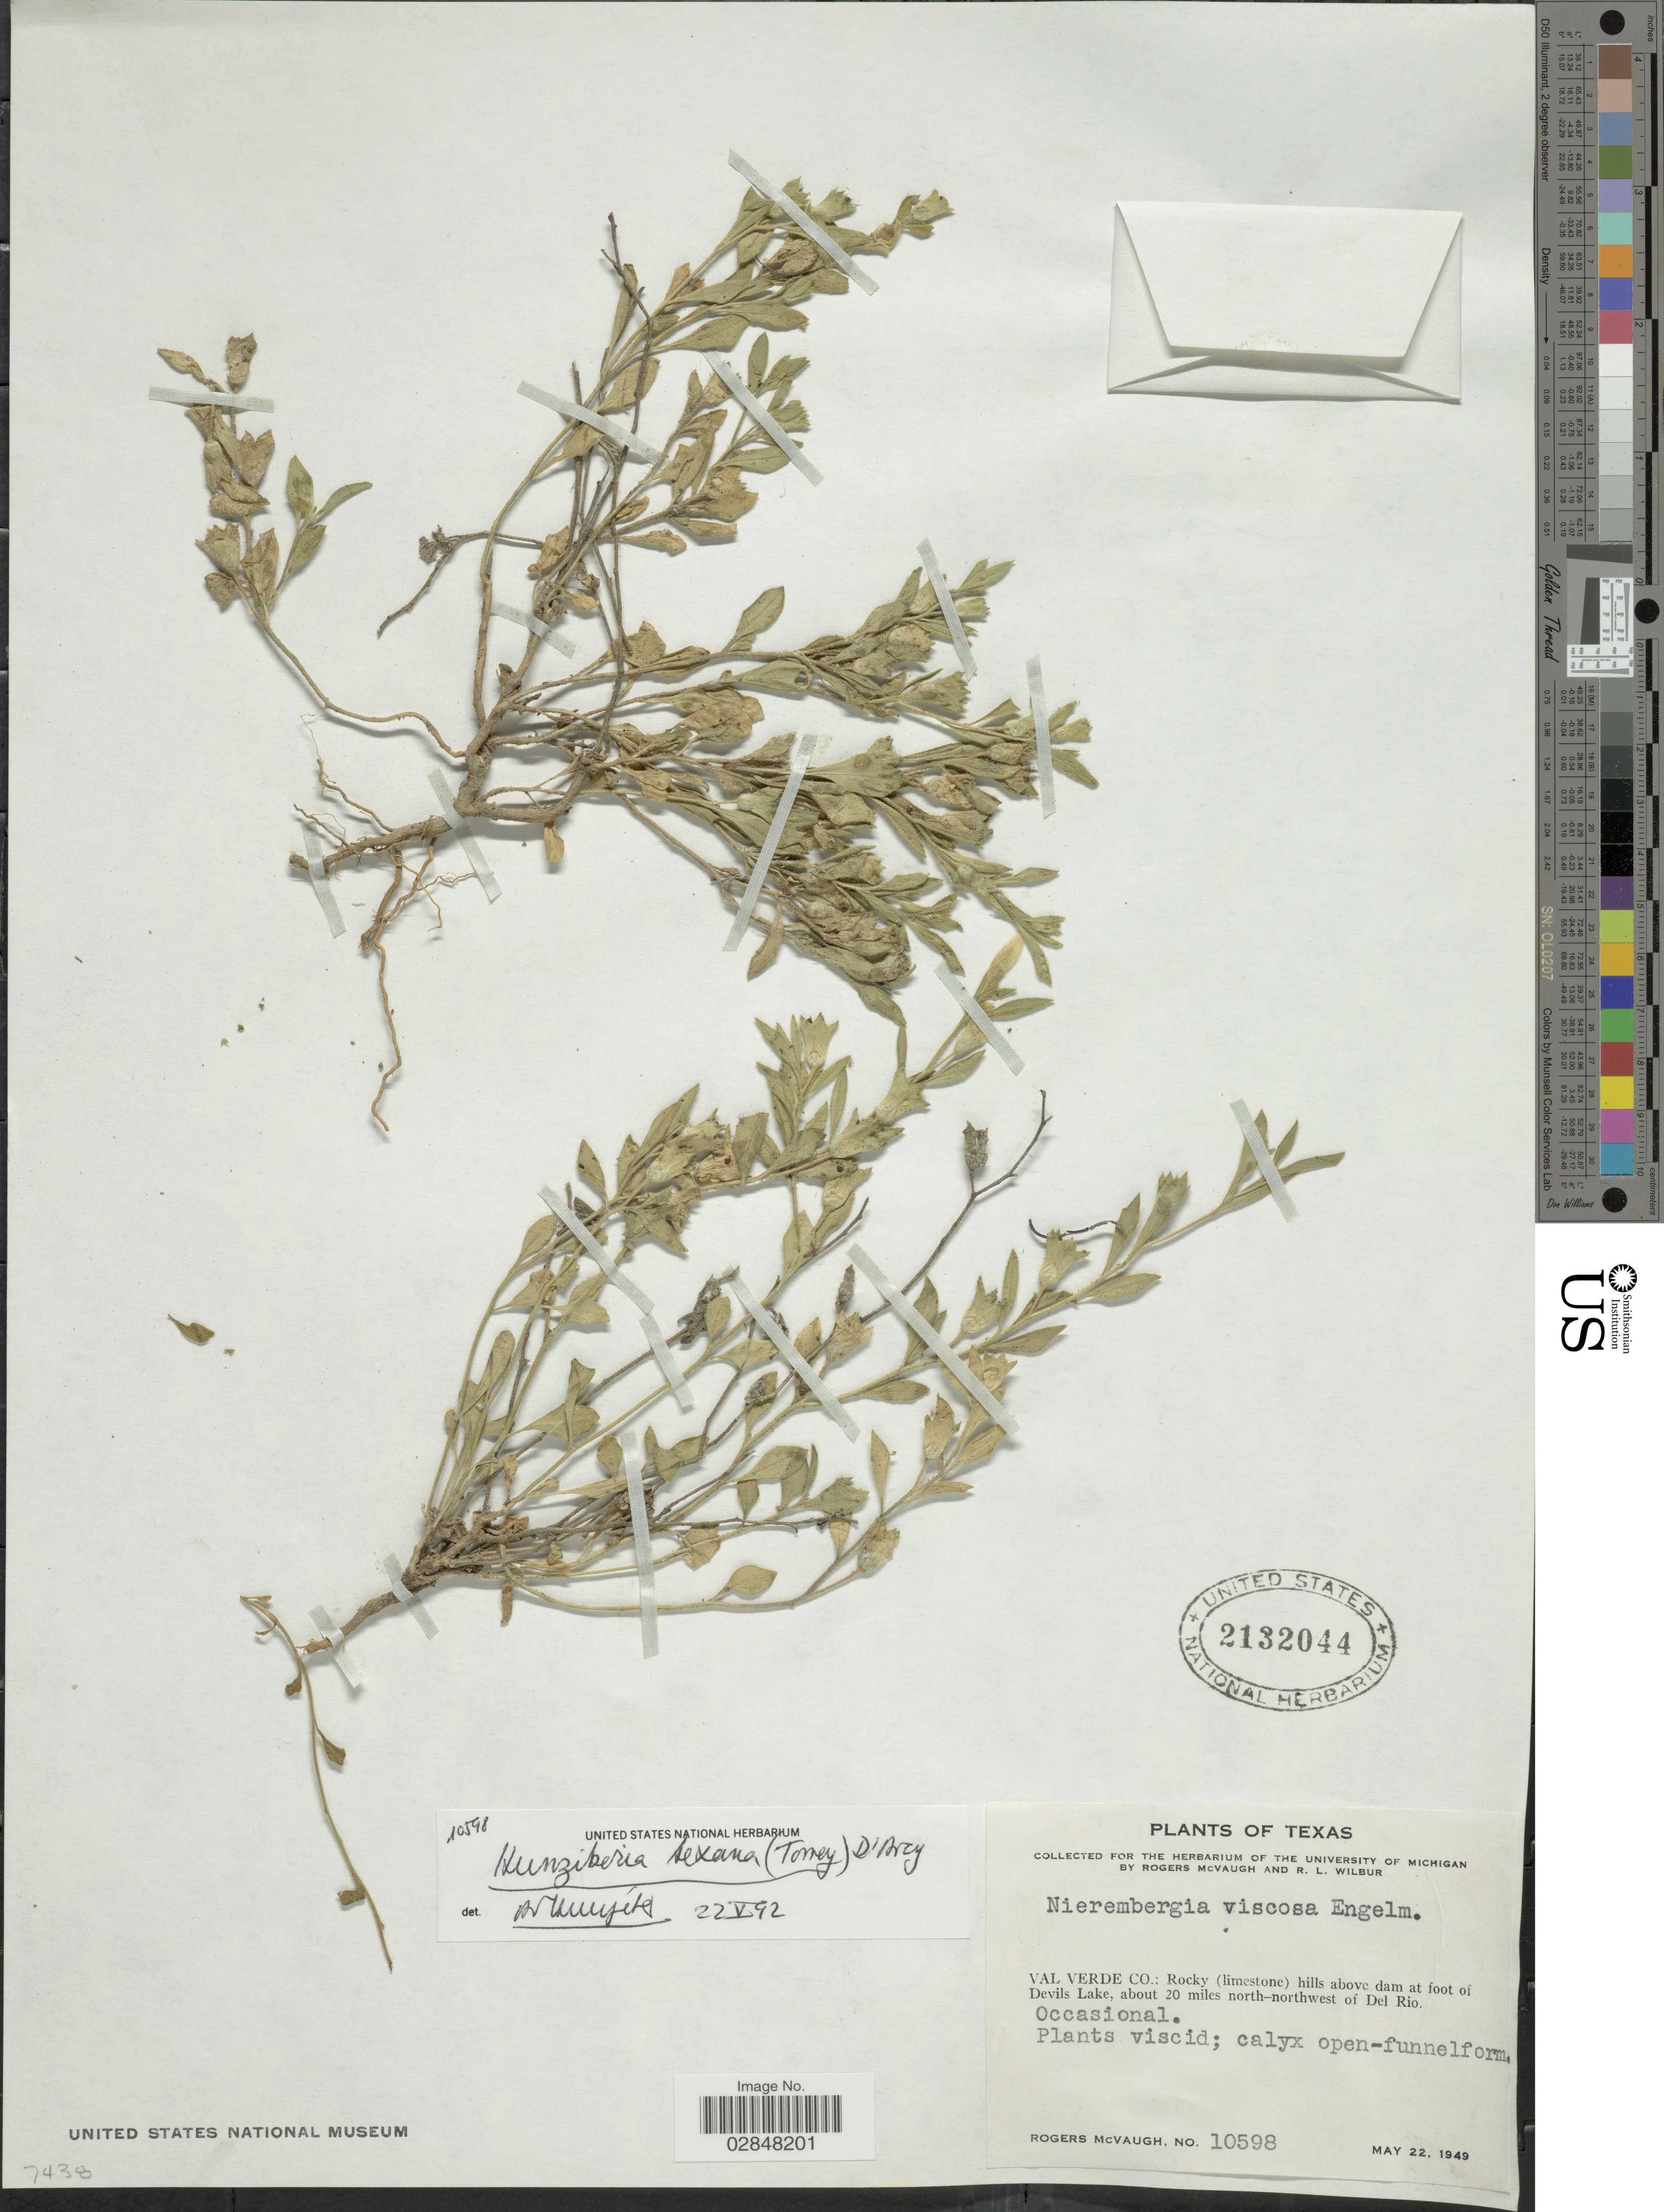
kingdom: Plantae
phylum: Tracheophyta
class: Magnoliopsida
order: Solanales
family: Solanaceae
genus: Hunzikeria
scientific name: Hunzikeria texana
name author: (Torr.) D'Arcy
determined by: Hunziker, A. T.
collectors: R. McVaugh & R. L. Wilbur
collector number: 10598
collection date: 1949-05-22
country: United States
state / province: Texas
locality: Val Verde Co.: Rocky (limestone) hills above dam at foot of Devils Lake, about 20 miles north-northwest of Del Rio.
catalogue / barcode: US 2132044